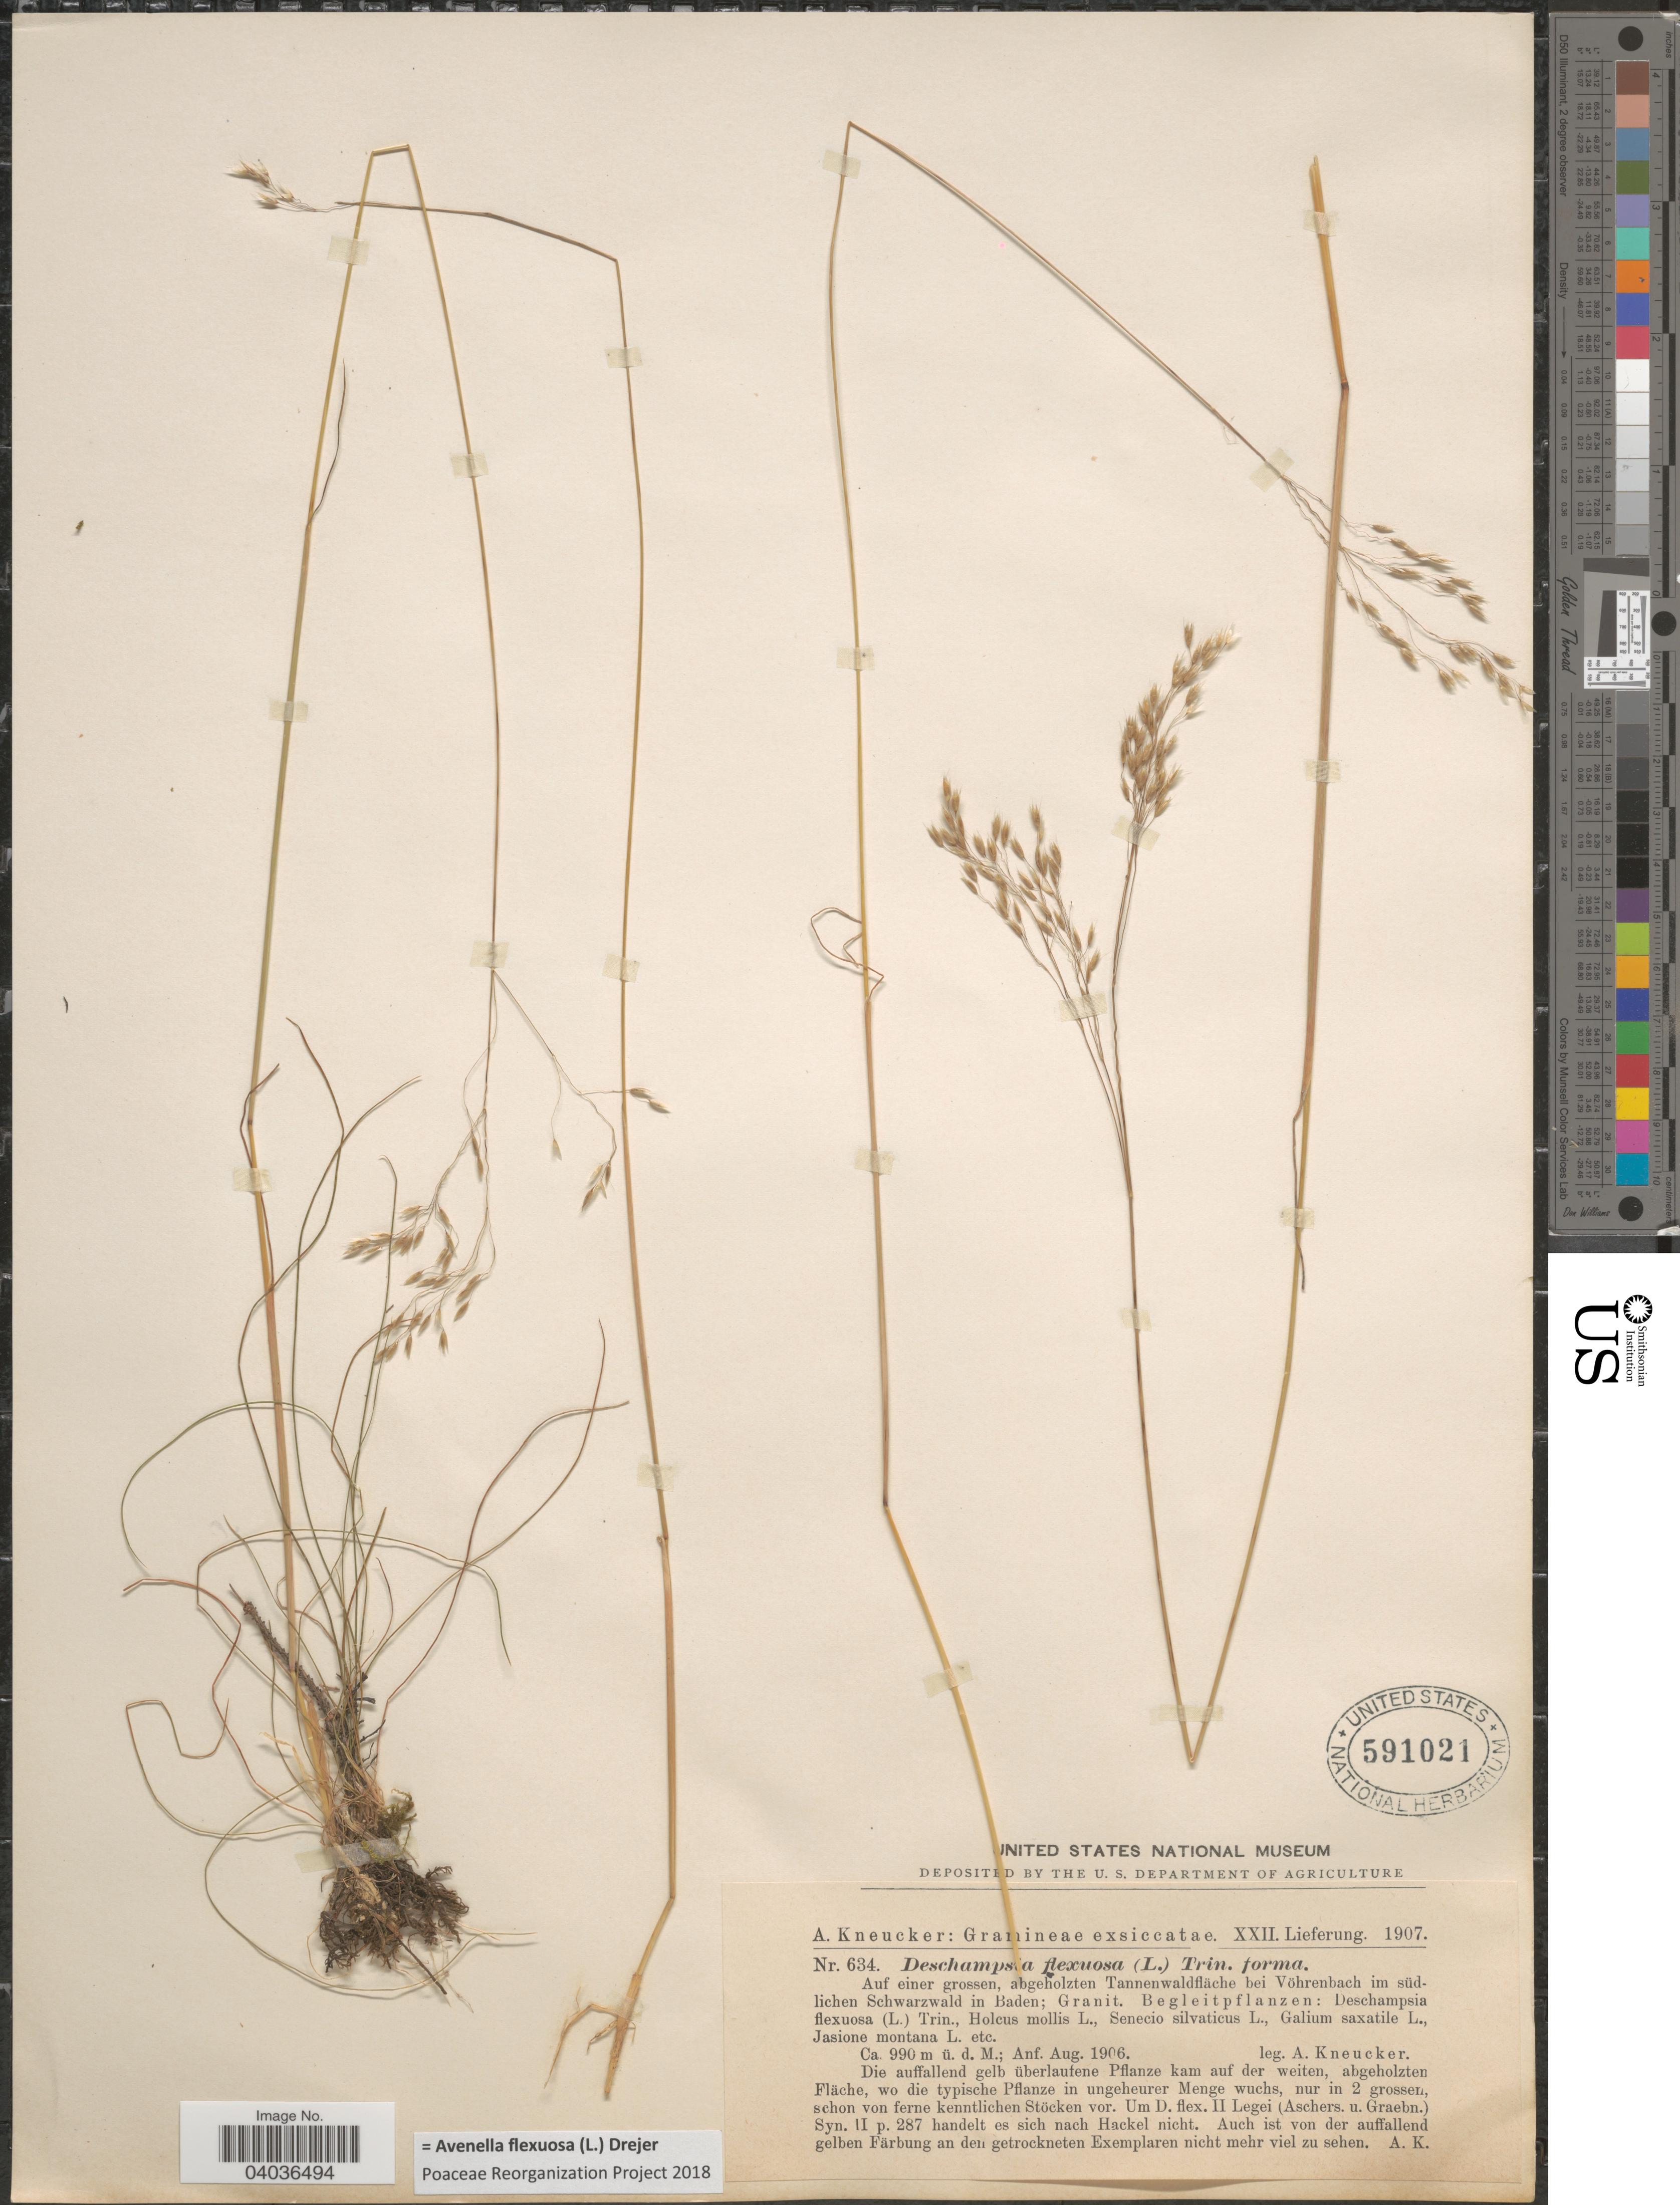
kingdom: Plantae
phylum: Tracheophyta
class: Liliopsida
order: Poales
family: Poaceae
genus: Avenella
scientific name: Avenella flexuosa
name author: (L.) Drejer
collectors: A. Kneucker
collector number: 634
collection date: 1906-08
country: Germany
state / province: Baden-Württemberg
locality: Auf einer grossen, abgeholzten Tannenwaldfläche bei Vöhrenbach im südlichem Schwarzwald in Baden.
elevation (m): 990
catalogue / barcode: US 591021